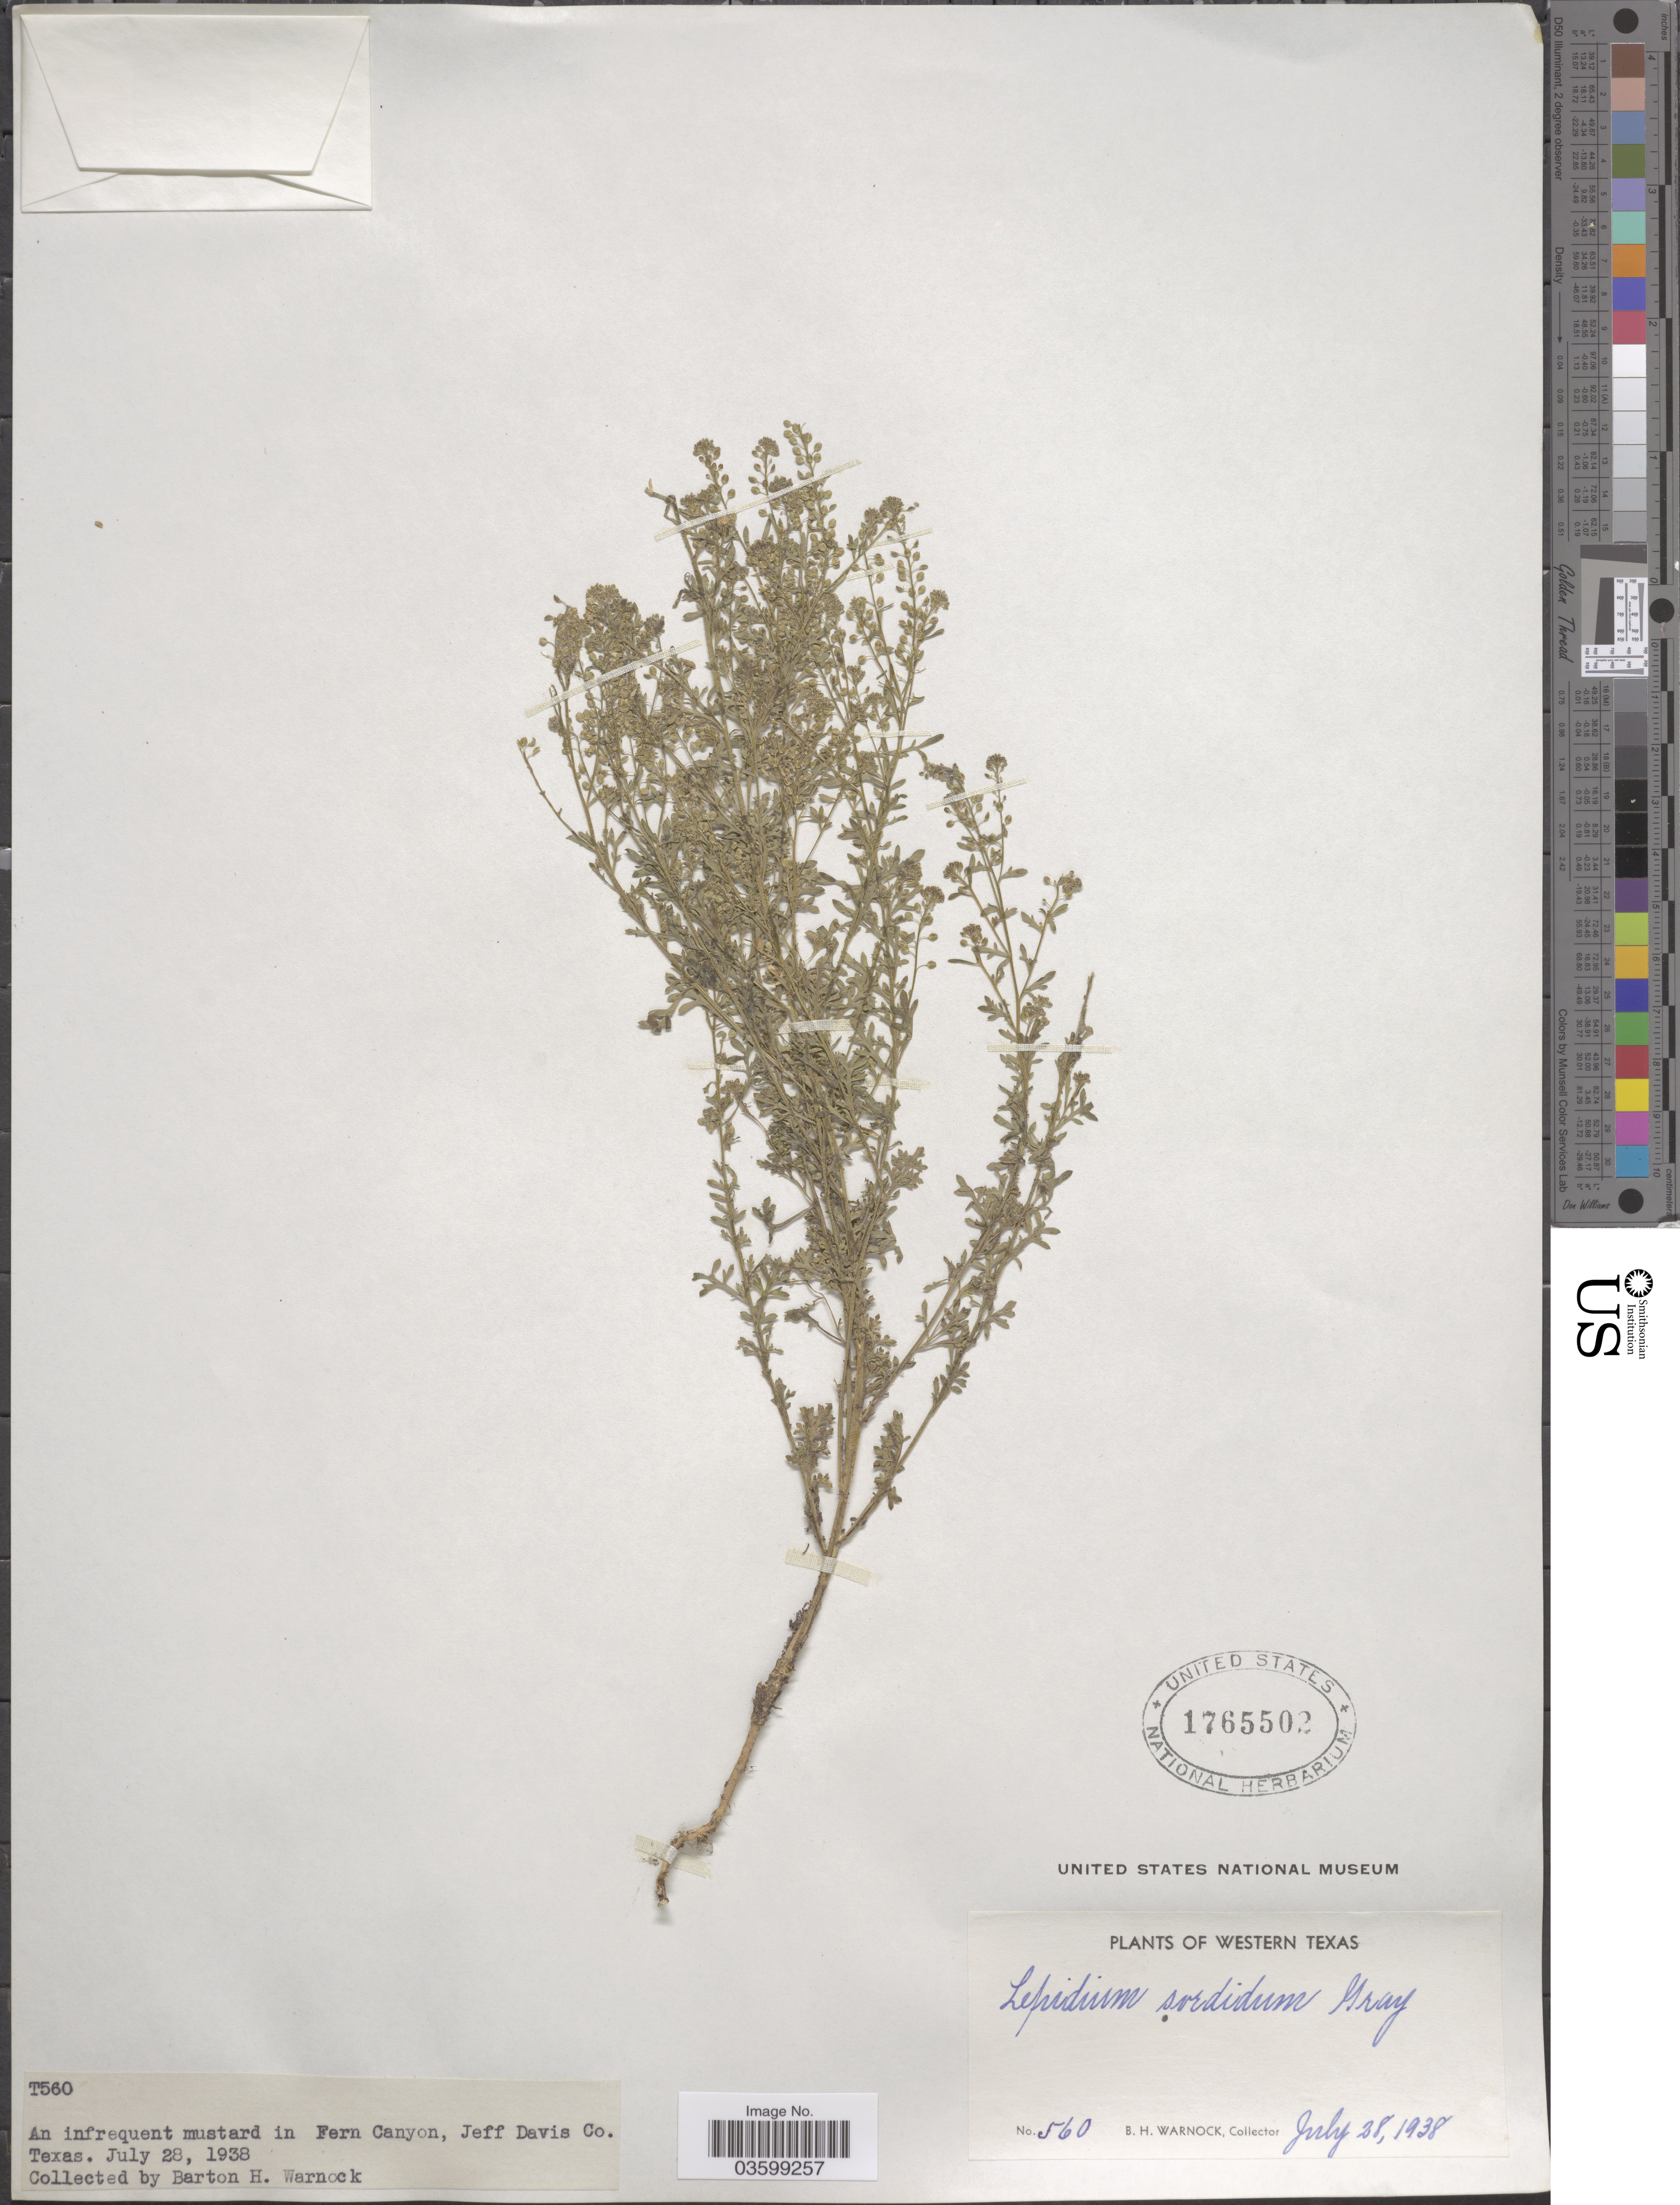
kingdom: Plantae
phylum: Tracheophyta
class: Magnoliopsida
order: Brassicales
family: Brassicaceae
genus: Lepidium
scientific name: Lepidium sordidum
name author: A. Gray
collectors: B. H. Warnock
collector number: T560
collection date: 1938-07-28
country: United States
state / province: Texas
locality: Western Texas. Fern Canyon, Jeff Davis Co.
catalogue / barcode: US 1765502